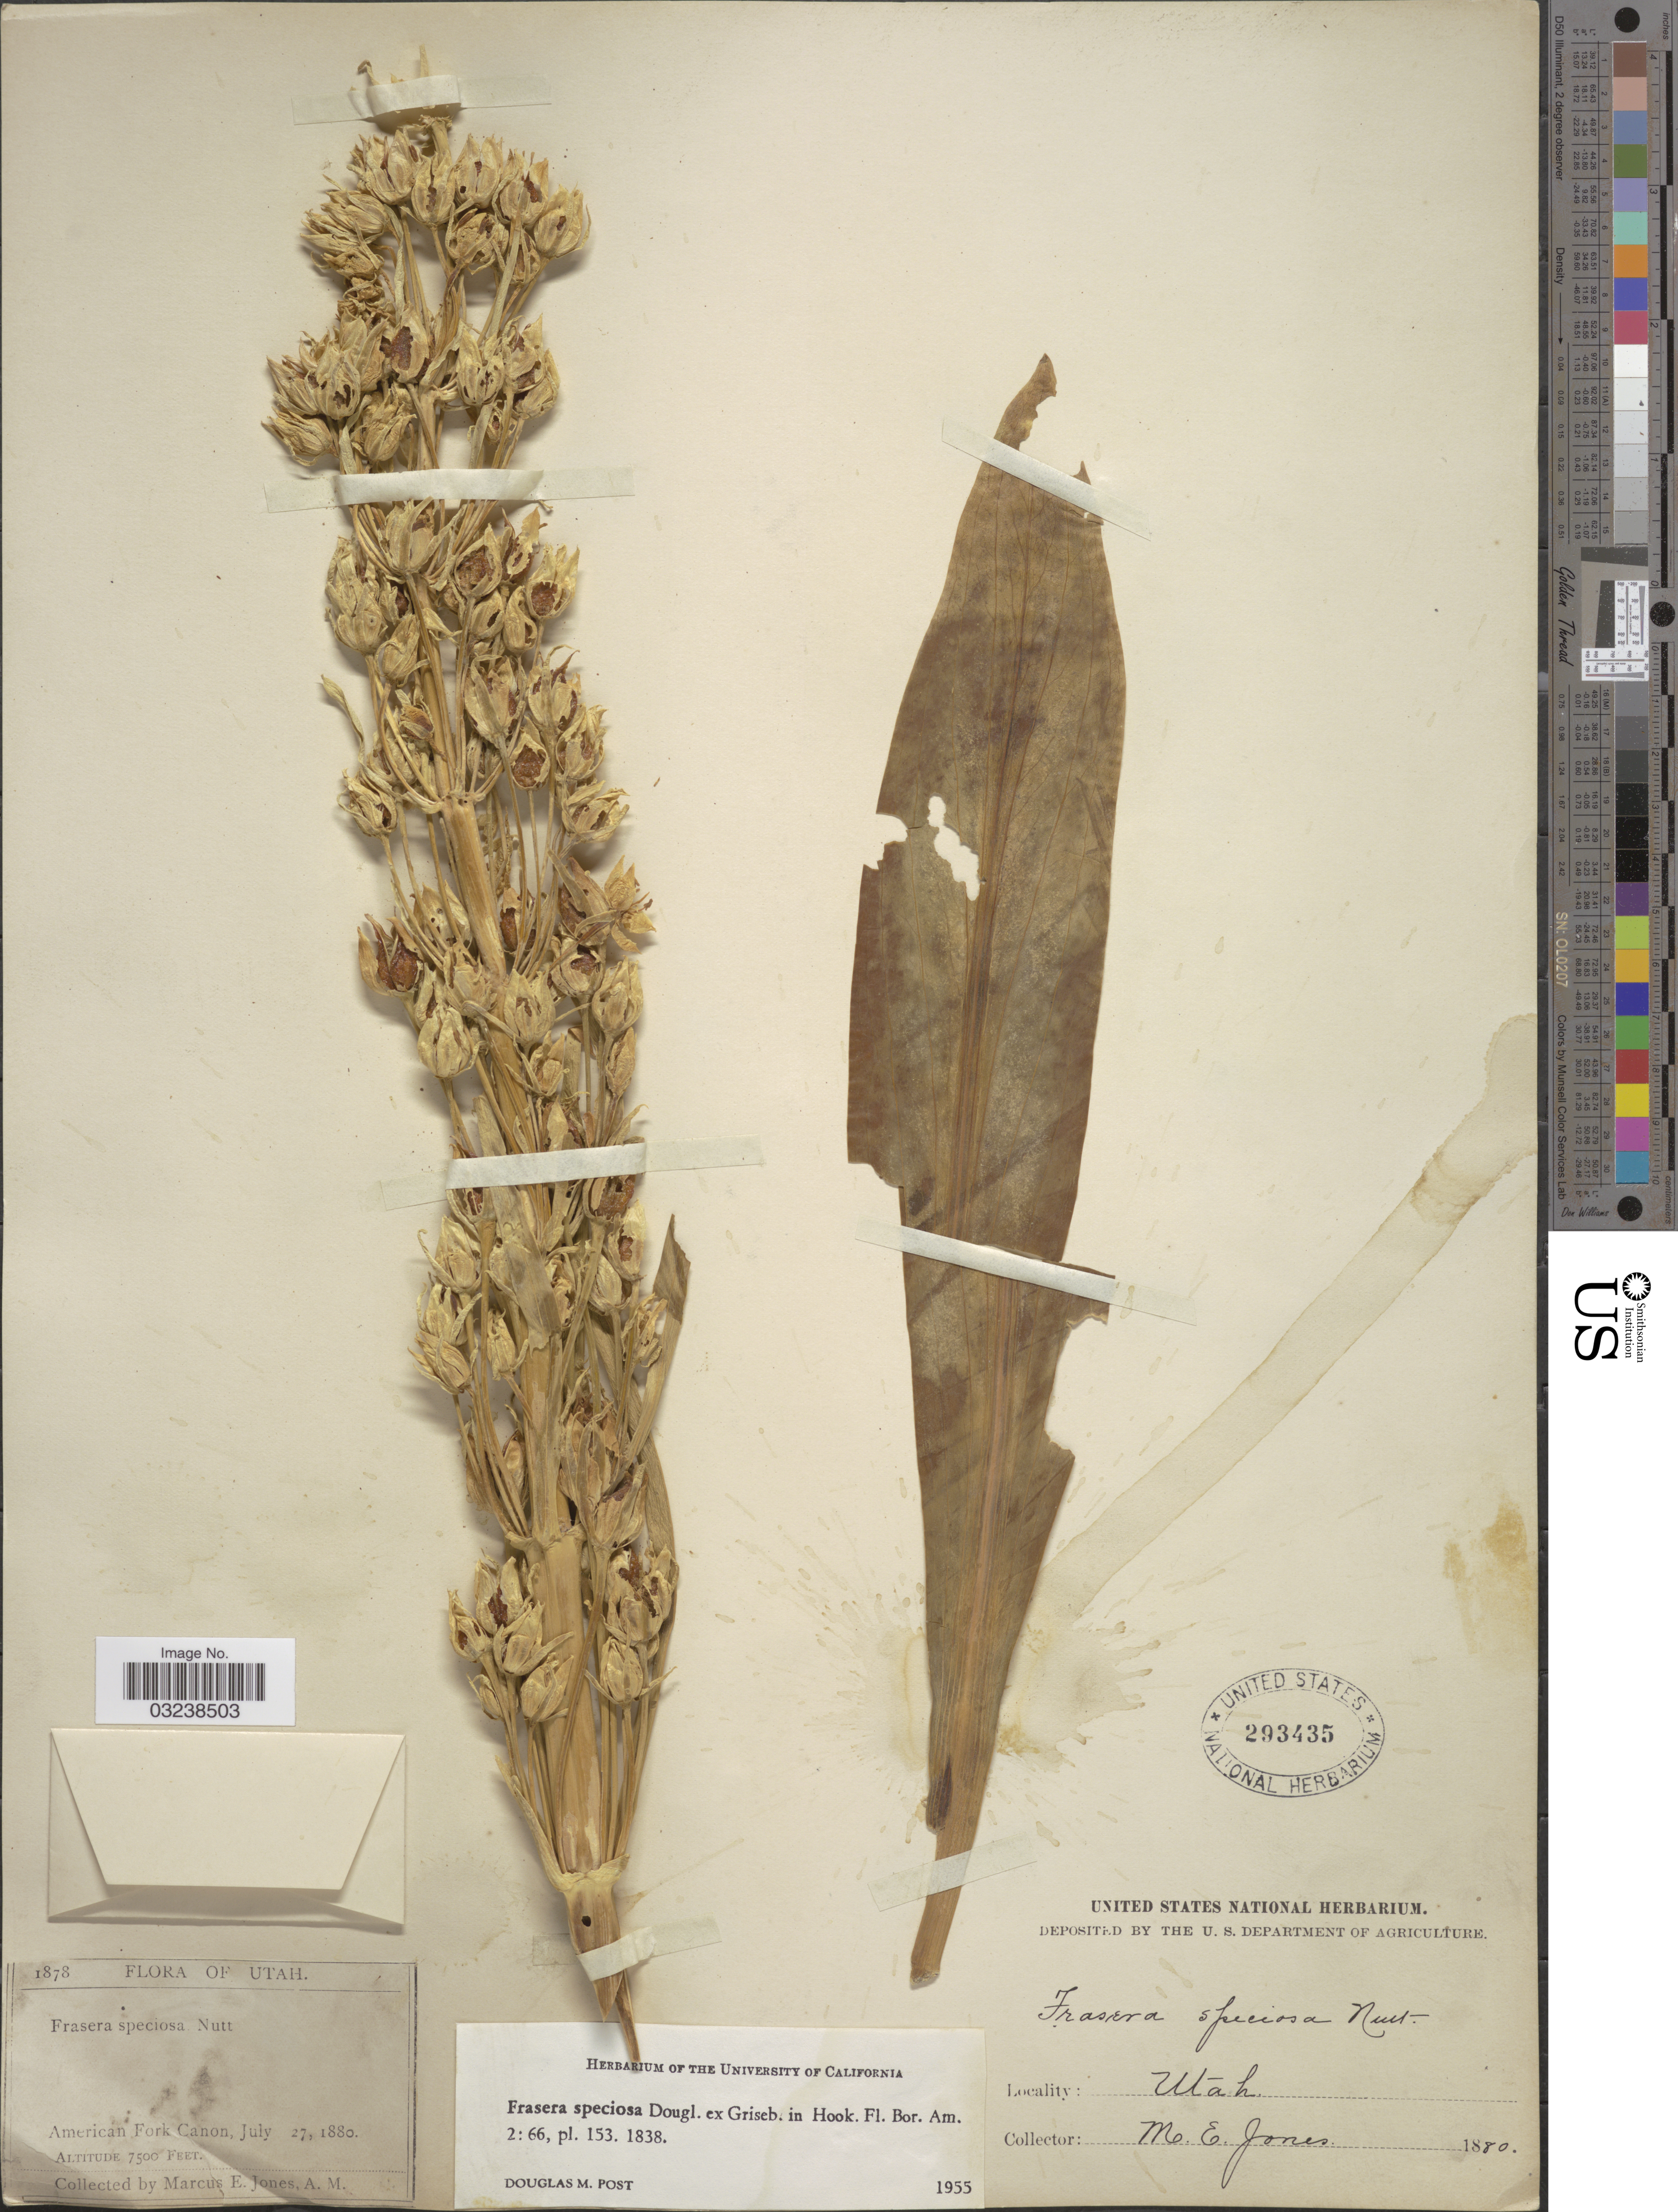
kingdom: Plantae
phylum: Tracheophyta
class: Magnoliopsida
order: Gentianales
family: Gentianaceae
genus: Swertia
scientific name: Swertia radiata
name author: (Kellogg) Kuntze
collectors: M. E. Jones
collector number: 1878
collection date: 1880-07-27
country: United States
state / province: Utah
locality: American Fork Canon.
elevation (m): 2286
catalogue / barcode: US 293435